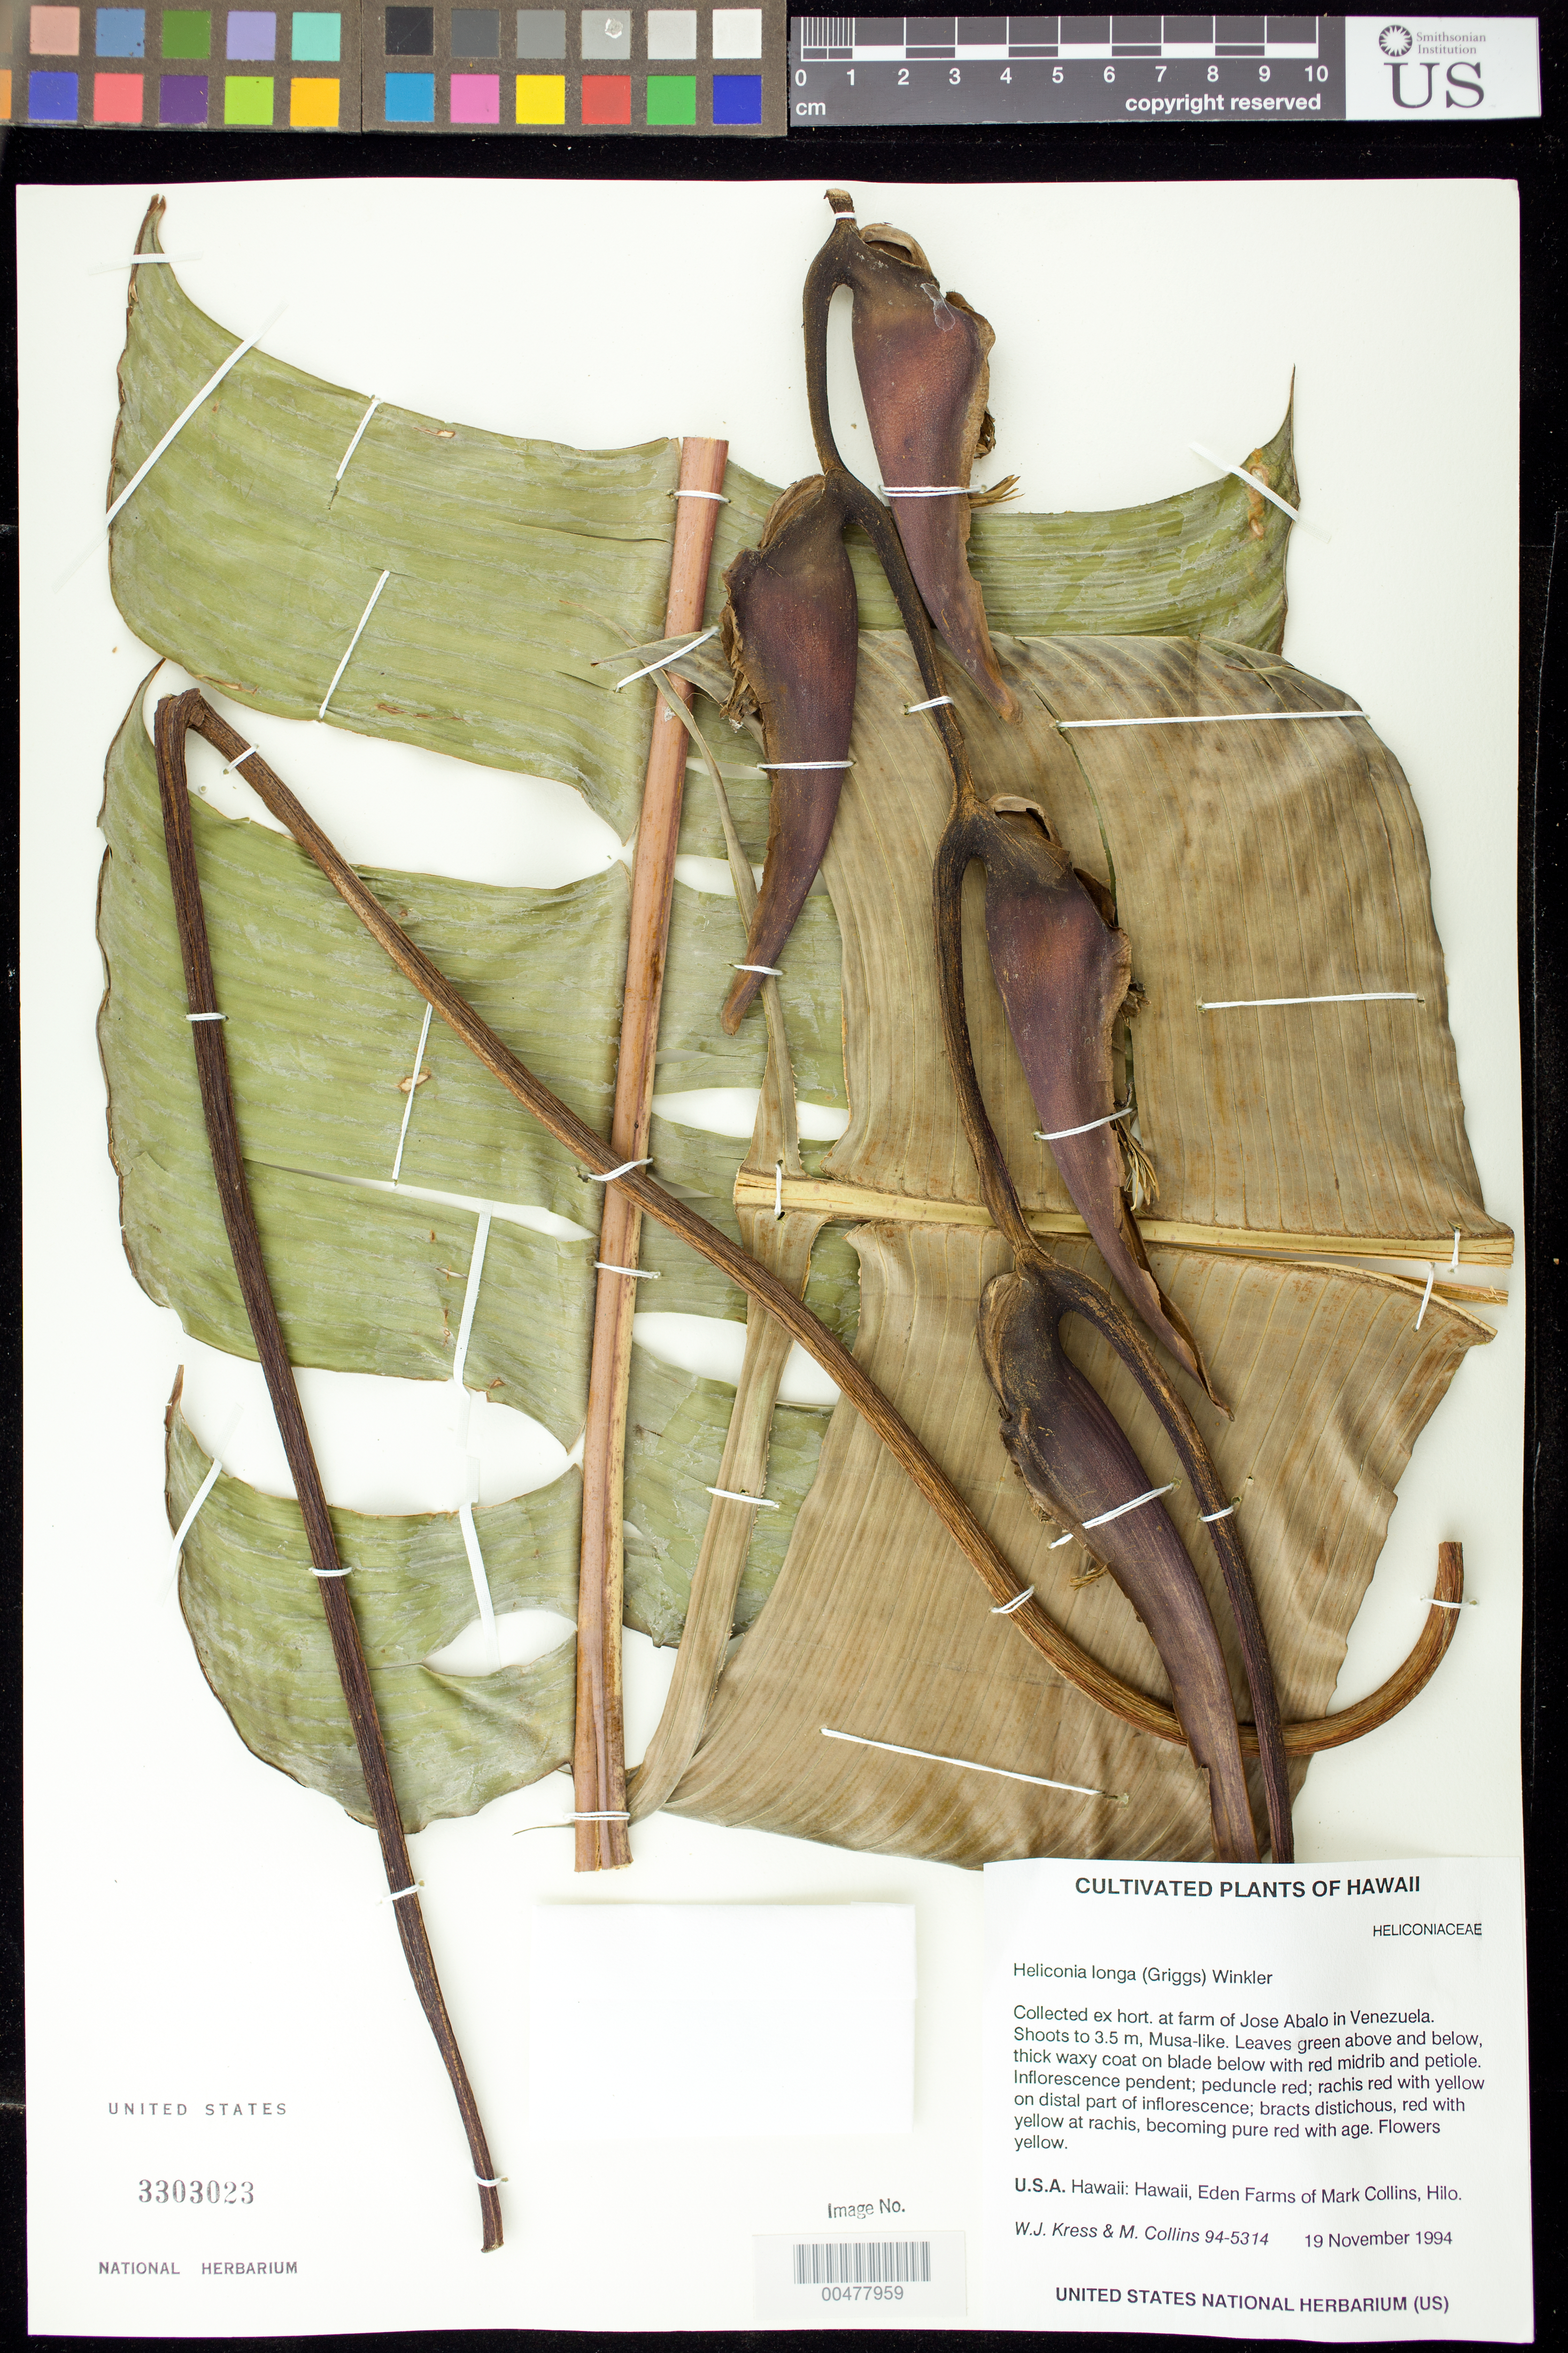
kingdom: Plantae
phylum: Tracheophyta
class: Liliopsida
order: Zingiberales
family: Heliconiaceae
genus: Heliconia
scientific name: Heliconia longa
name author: (R.F. Griggs) H.J.P. Winkl.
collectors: W. J. Kress & M. Collins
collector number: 94-5314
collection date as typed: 19 Nov 1994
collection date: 1994-11-19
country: United States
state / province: Hawaii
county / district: Hawaii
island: Hawaii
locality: Eden Farms of Mark Collins, Hilo, originally from Venezuela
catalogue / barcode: US 3303023